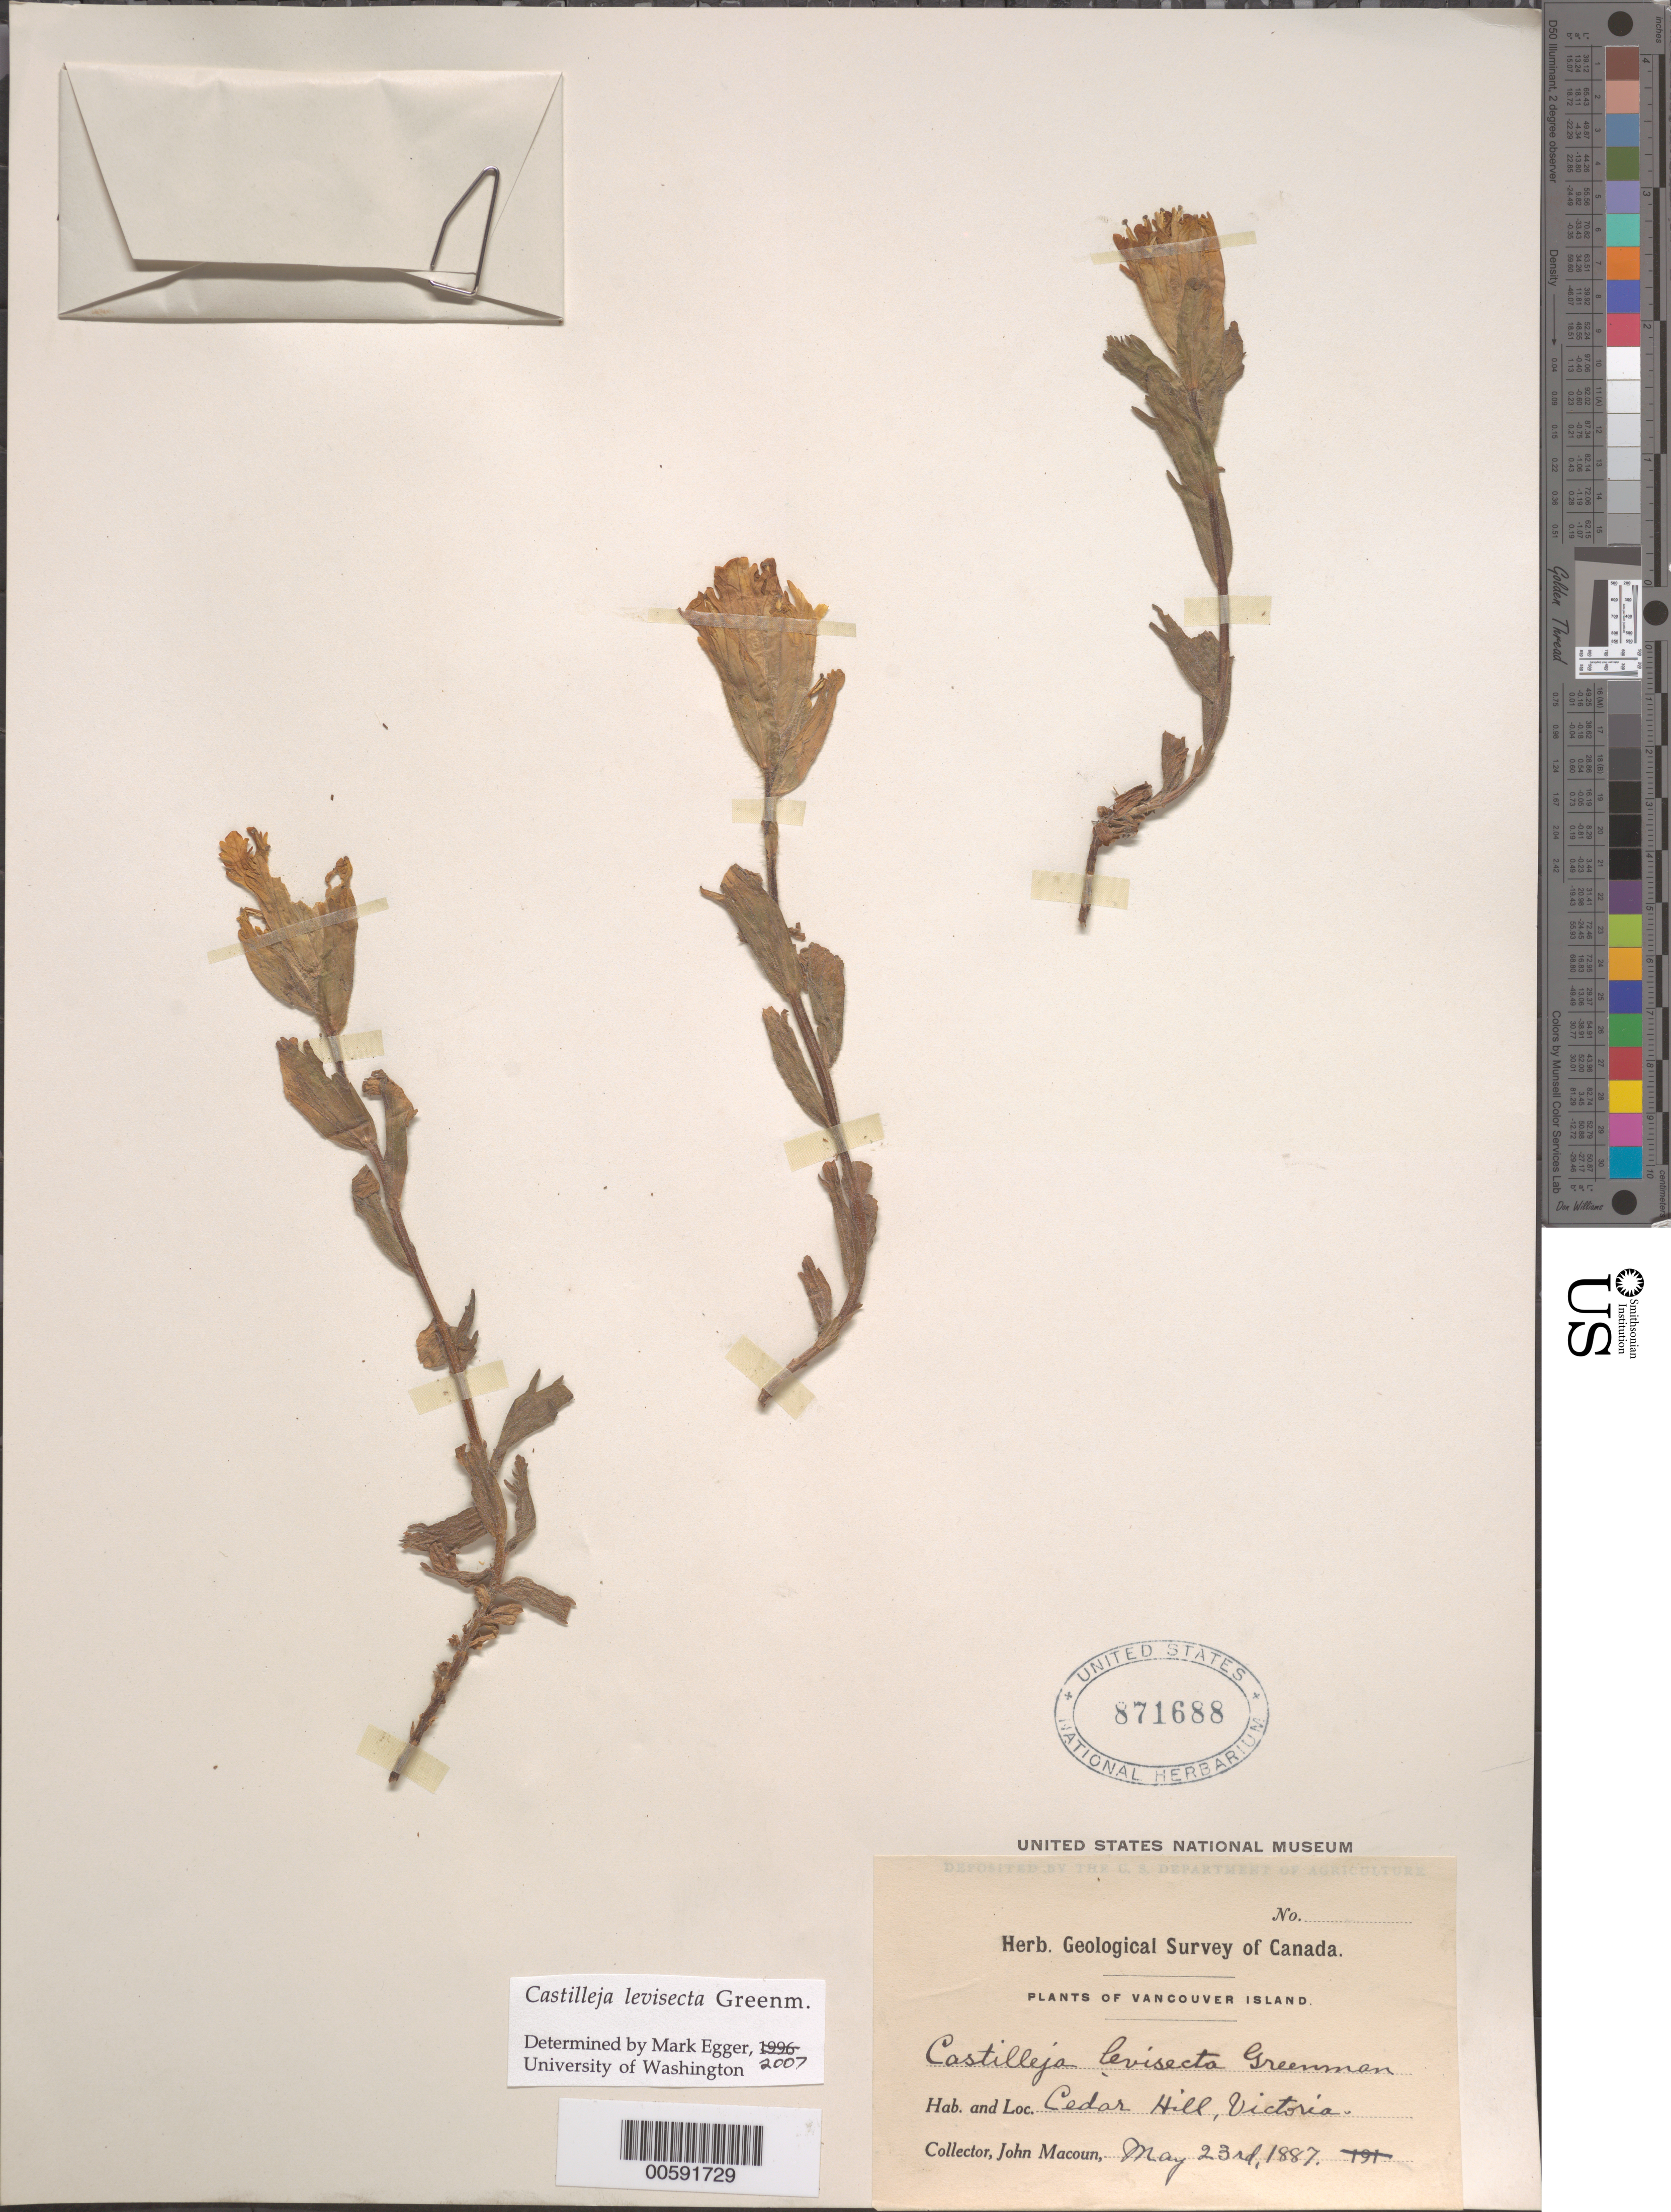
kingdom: Plantae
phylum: Tracheophyta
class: Magnoliopsida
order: Lamiales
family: Orobanchaceae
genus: Castilleja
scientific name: Castilleja levisecta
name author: Greenm.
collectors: J. Macoun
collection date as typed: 23 May 1887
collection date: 1887-05-23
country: Canada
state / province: British Columbia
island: Vancouver Island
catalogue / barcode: US 871688